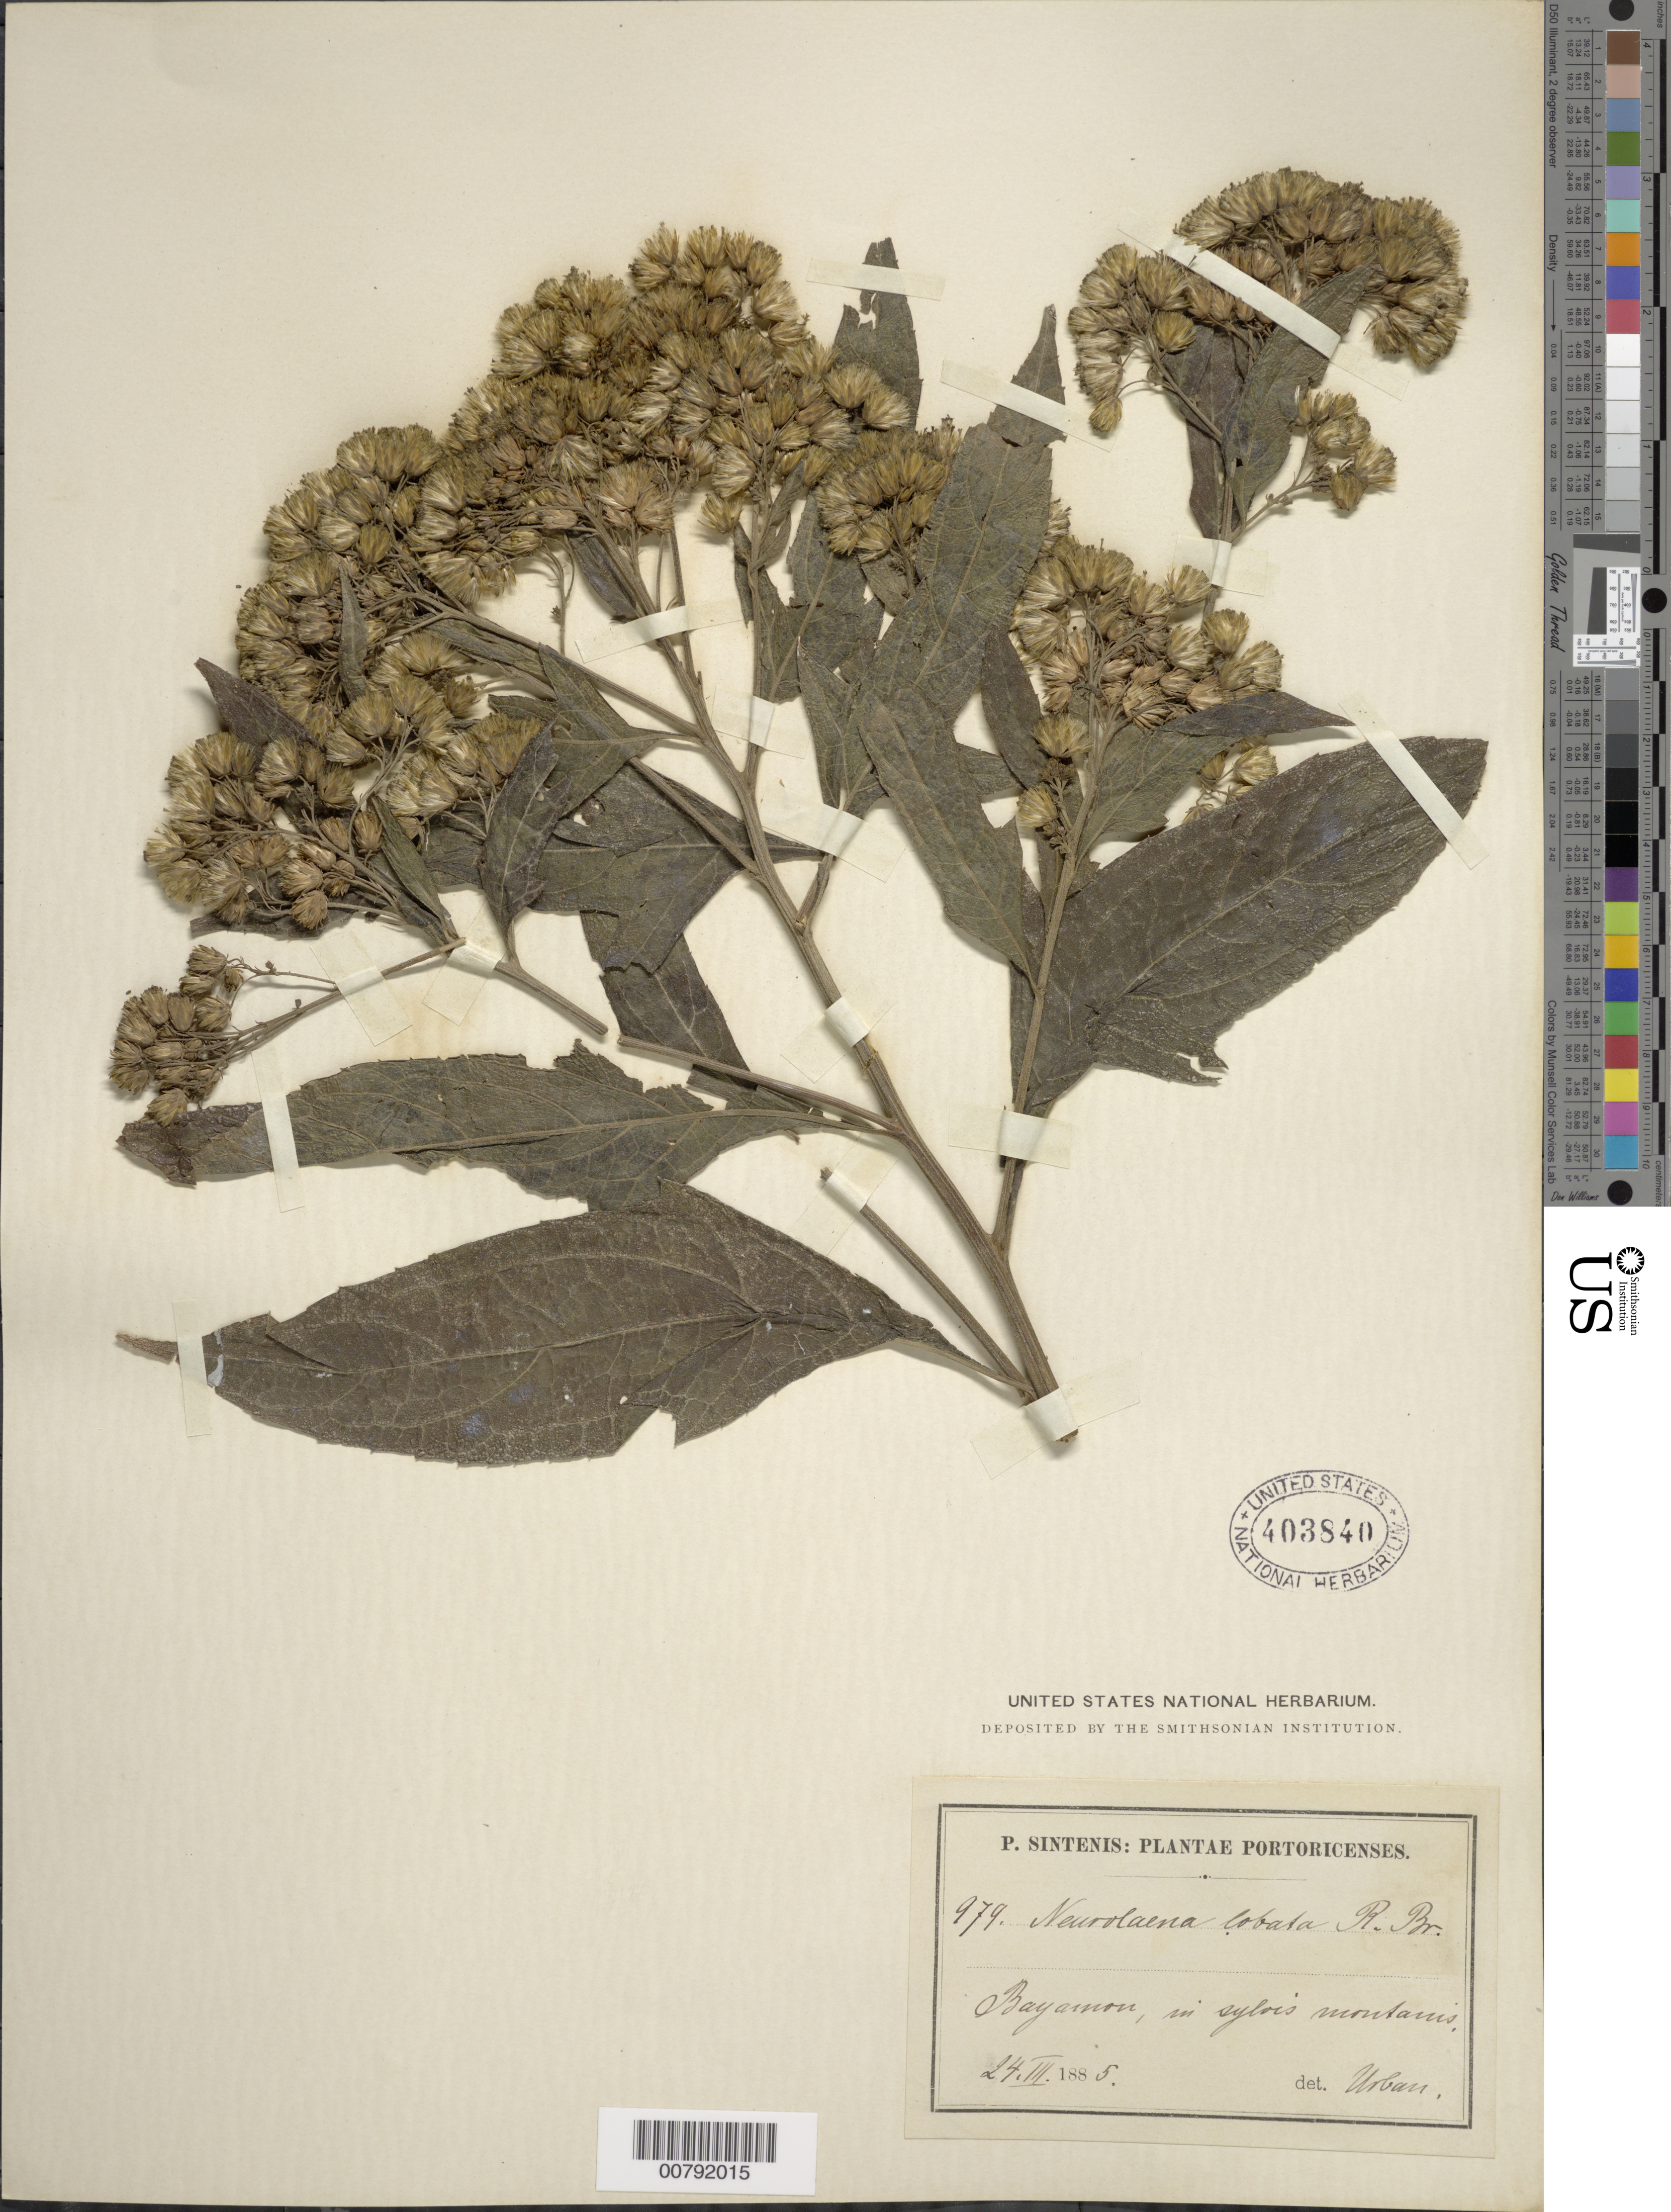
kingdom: Plantae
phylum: Tracheophyta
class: Magnoliopsida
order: Asterales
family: Asteraceae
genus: Neurolaena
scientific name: Neurolaena lobata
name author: (L.) R. Br. ex Cass.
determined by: Urban, Ignatz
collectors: P. Sintenis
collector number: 979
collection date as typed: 24 Mar 1885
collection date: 1885-03-24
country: Puerto Rico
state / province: Bayamón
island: Puerto Rico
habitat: Sylvis montanis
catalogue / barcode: US 403840